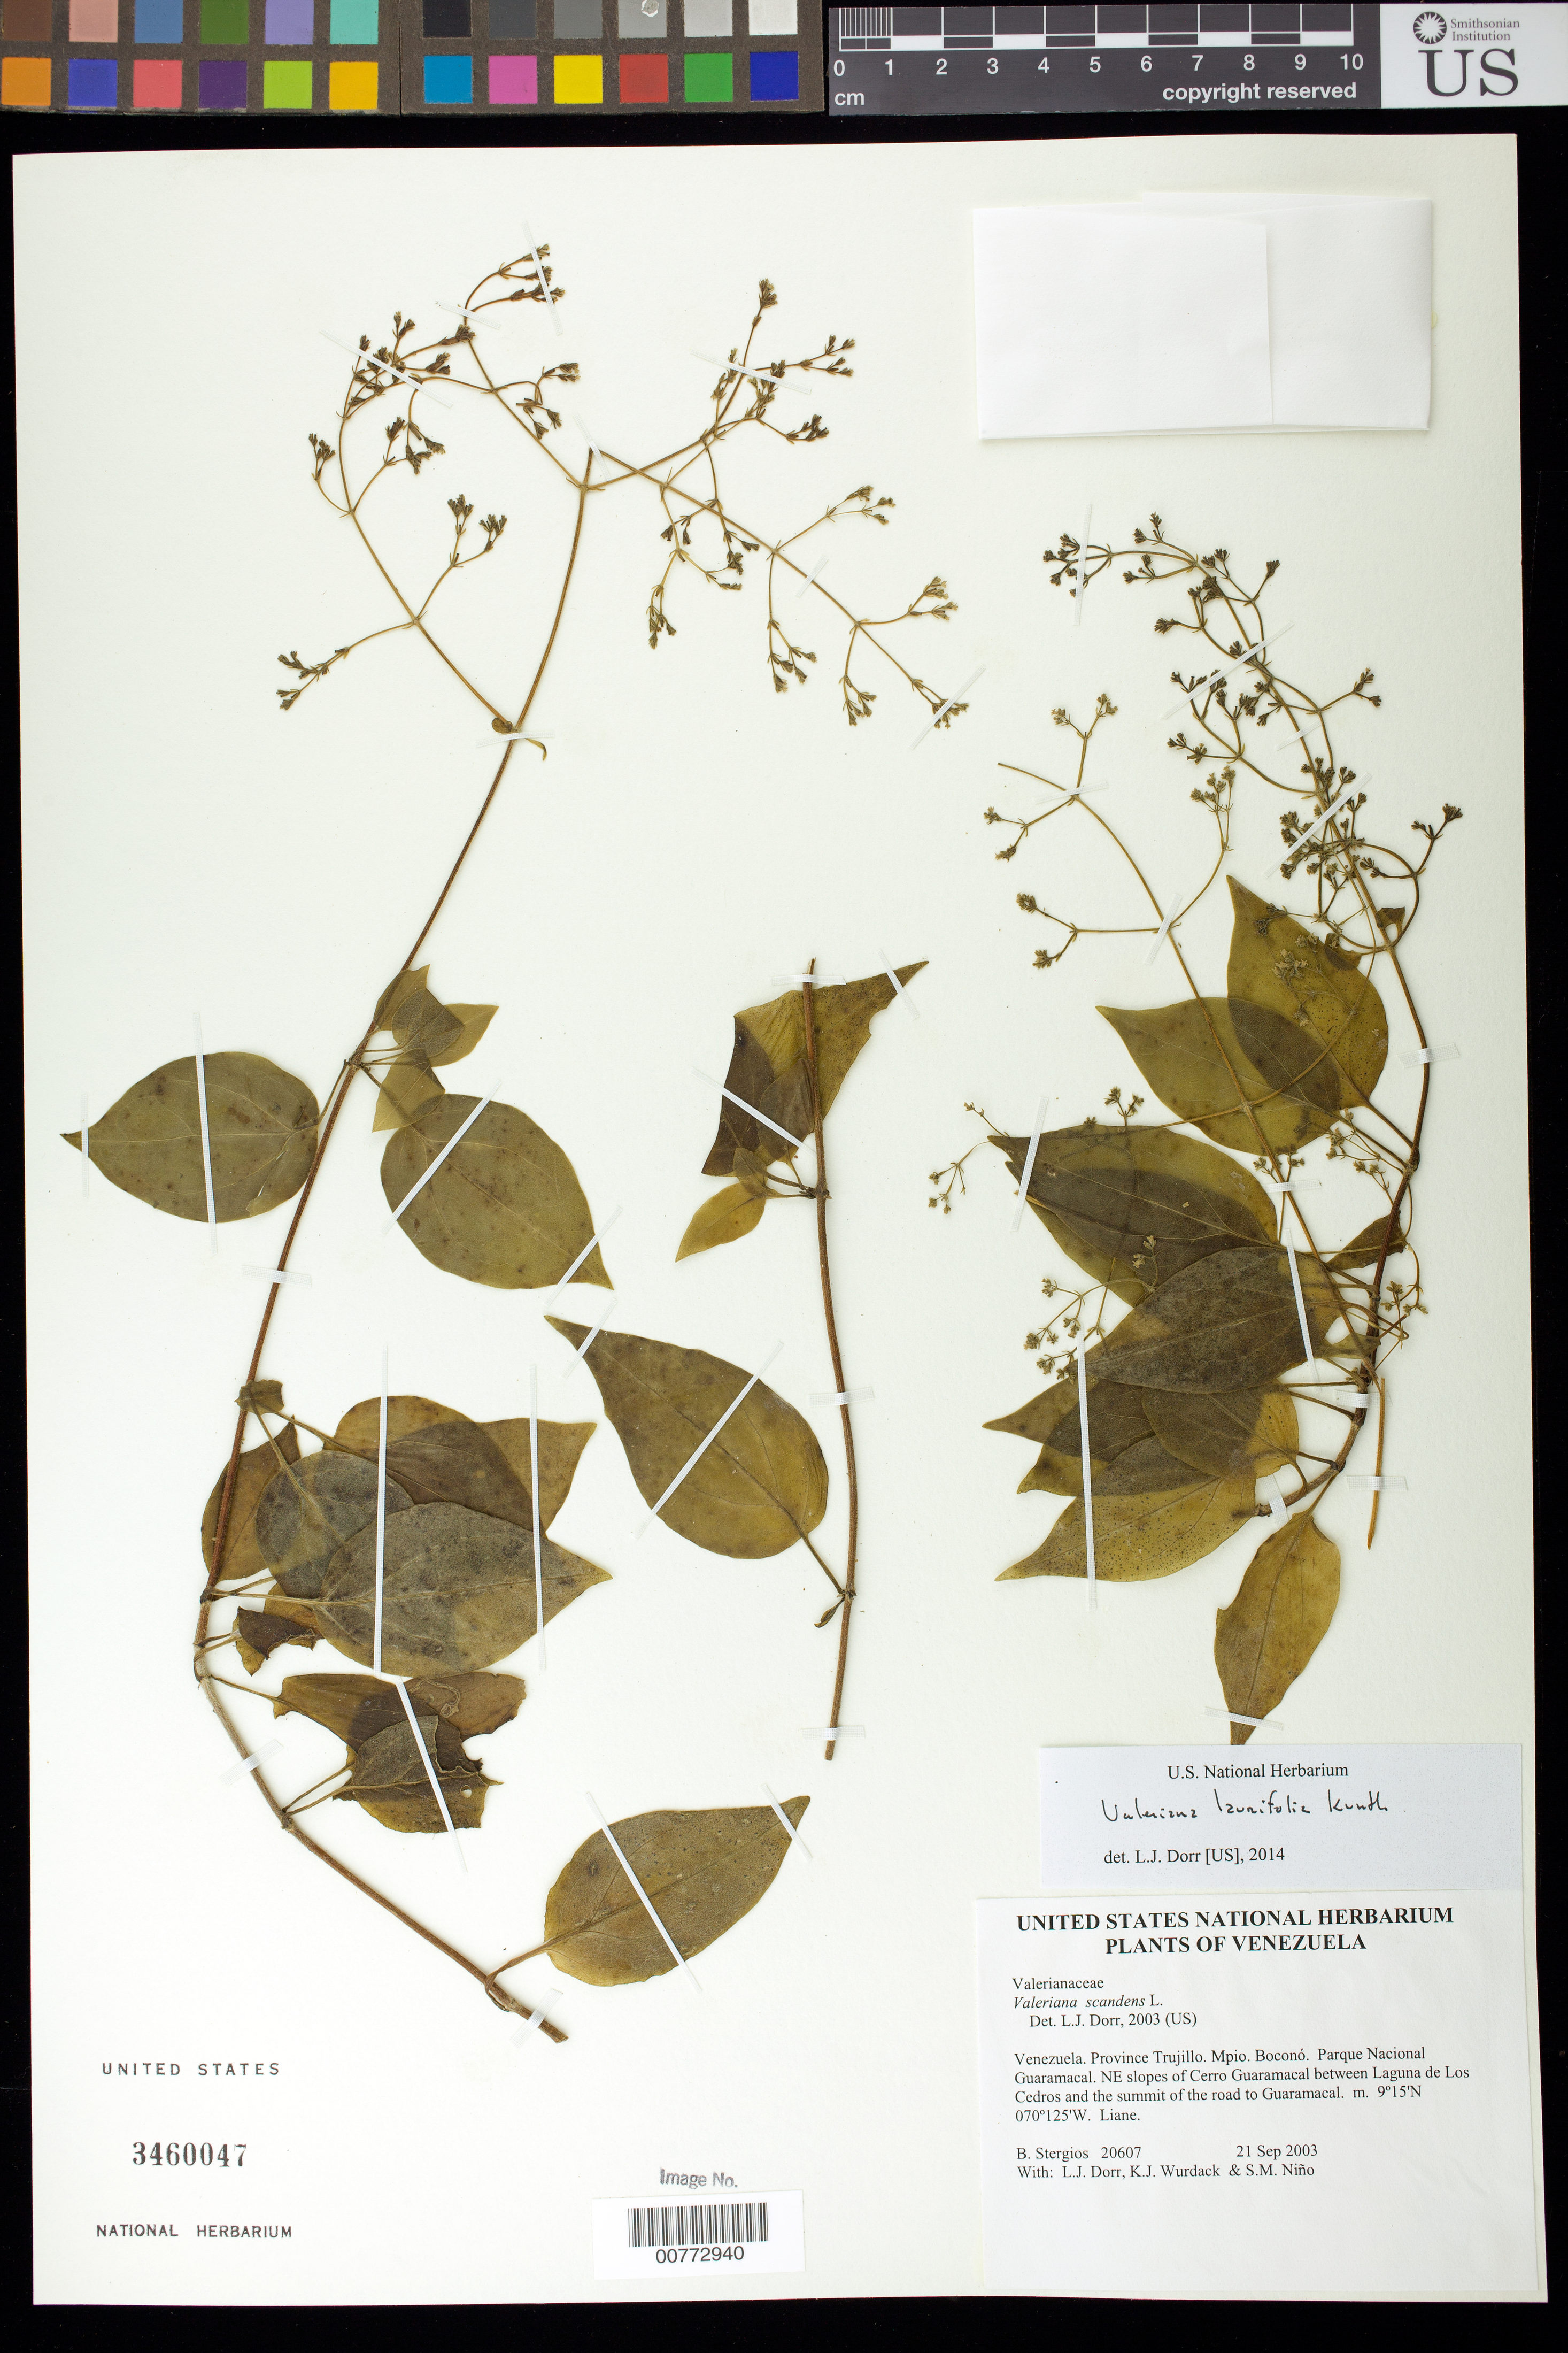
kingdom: Plantae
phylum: Tracheophyta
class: Magnoliopsida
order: Dipsacales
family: Caprifoliaceae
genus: Valeriana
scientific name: Valeriana laurifolia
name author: Kunth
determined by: Dorr, L. J., (BOT), Smithsonian Institution - National Museum of Natural History (UNITED STATES)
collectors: B. G. Stergios, L. J. Dorr, K. Wurdack & S. M. Niño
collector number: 20607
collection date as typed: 21 Sep 2003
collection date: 2003-09-21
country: Venezuela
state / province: Trujillo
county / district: Boconó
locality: Parque Nacional Guaramacal. NE slopes of Cerro Guaramacal between Laguna de Los Cedros and the summit of the road to Guaramacal.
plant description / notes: AAU, CAS, CTES, F, MO, NY, PORT, US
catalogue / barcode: US 3460047